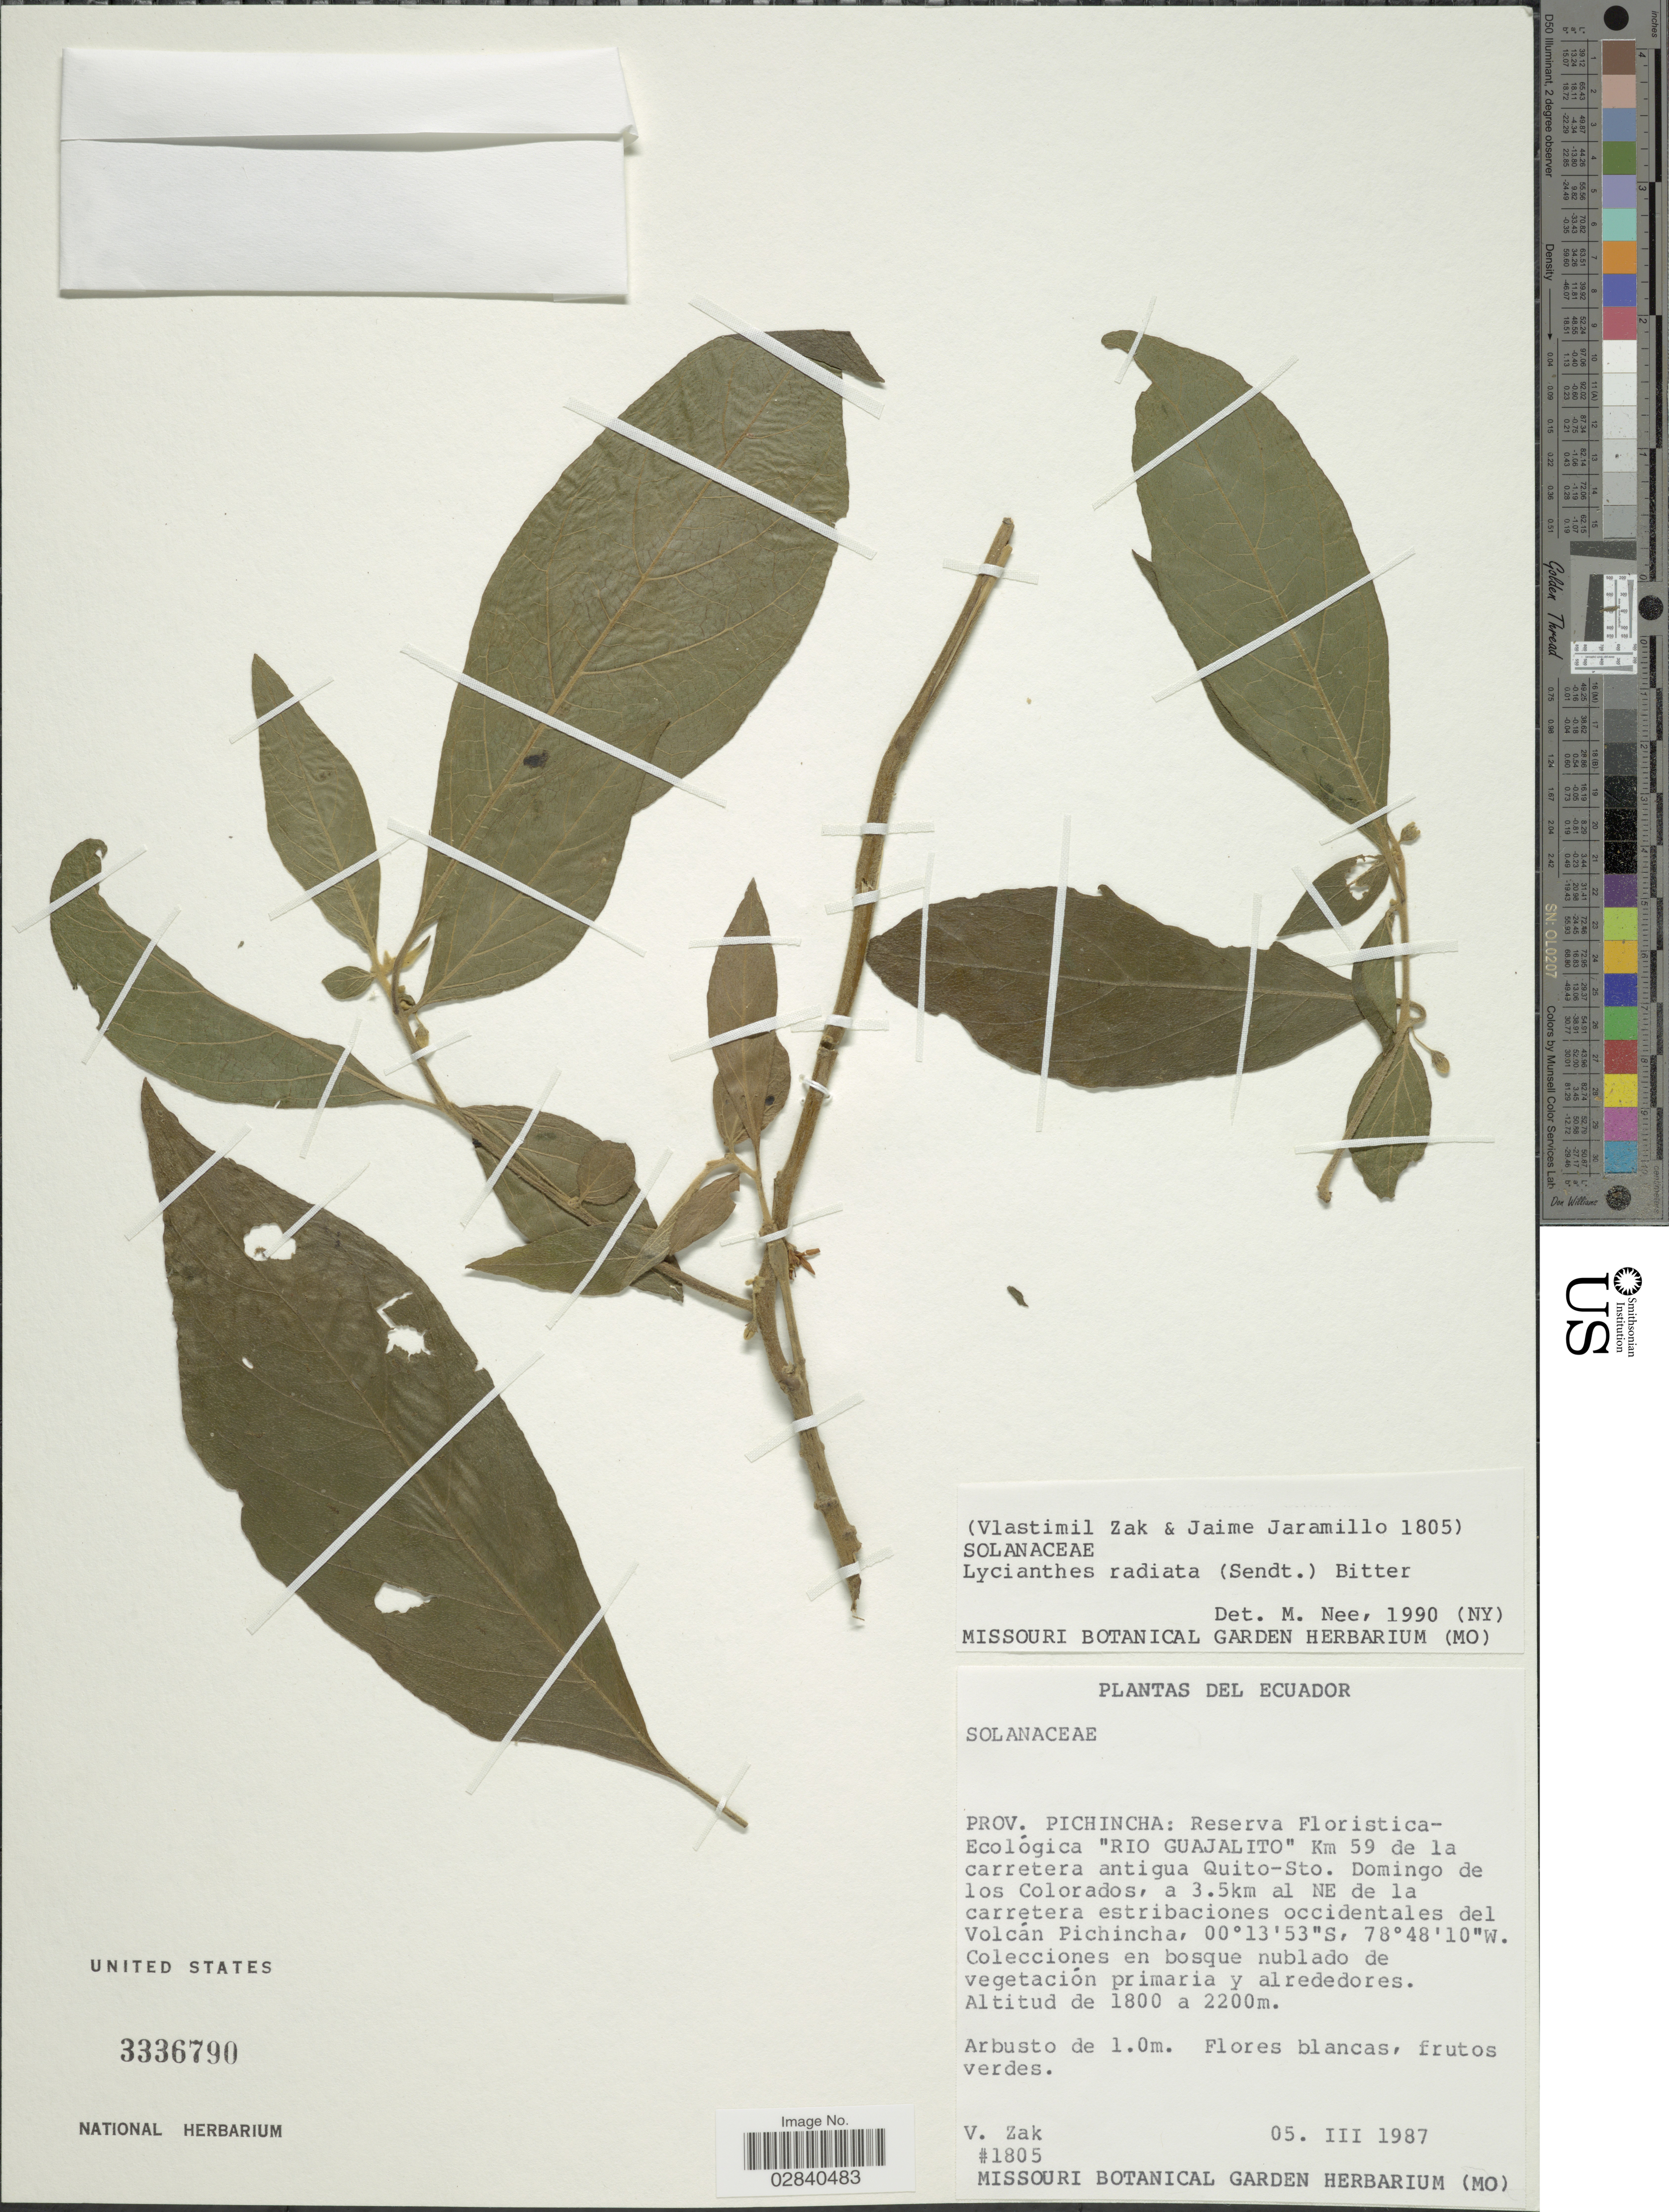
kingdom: Plantae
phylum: Tracheophyta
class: Magnoliopsida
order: Solanales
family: Solanaceae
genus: Lycianthes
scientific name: Lycianthes radiata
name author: (Sendtn.) Bitter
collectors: V. Zak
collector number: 1805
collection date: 1987-03-05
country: Ecuador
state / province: Pichincha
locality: Prov. Pichincha: Reserva Floristica-Ecológica "Rio Guajalito" Km 59 de la carretera antigua Quito-Sto. Domingo de los Colorados, a 3.5 km al NE de la carretera estribaciones occidentales del Volcán Pichincha.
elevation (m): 1800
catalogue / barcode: US 3336790